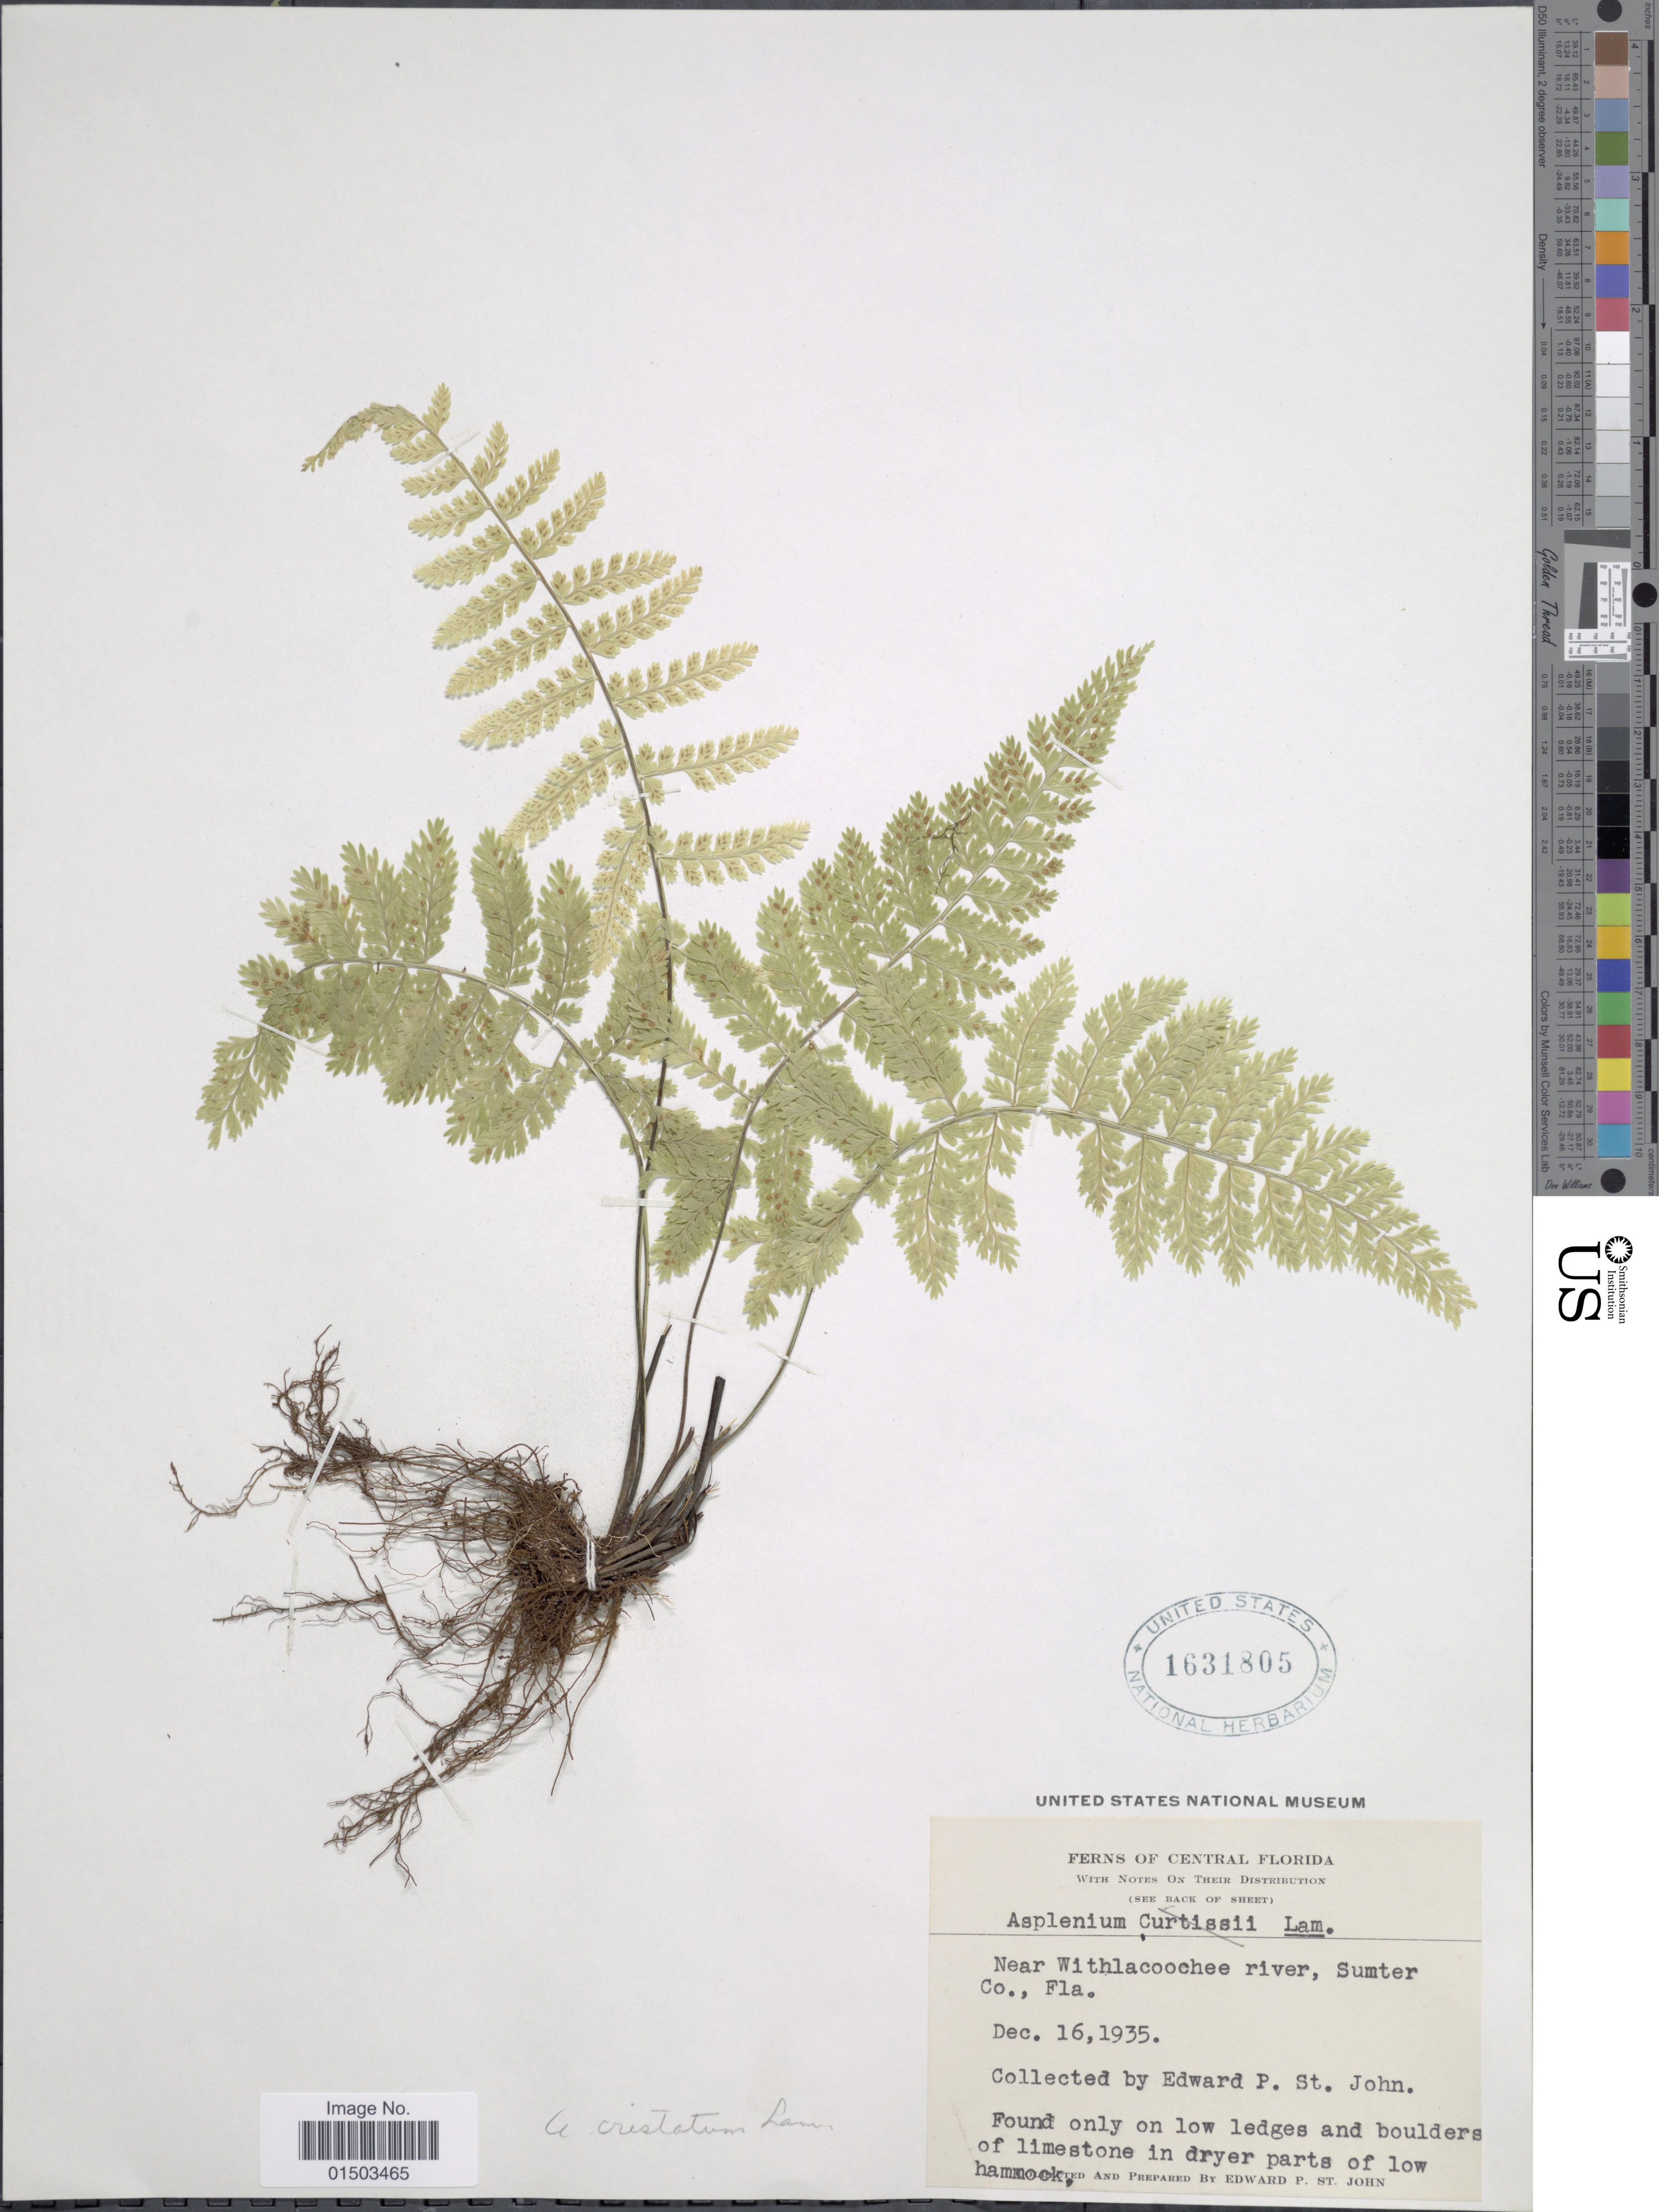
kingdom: Plantae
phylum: Tracheophyta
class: Polypodiopsida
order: Polypodiales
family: Aspleniaceae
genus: Asplenium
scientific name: Asplenium cristatum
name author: Lam.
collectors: E. P. St. John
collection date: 1935-12-16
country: United States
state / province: Florida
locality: Central Florida. Near Withlacoochee river, Sumter Co., Fla.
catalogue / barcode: US 1631805